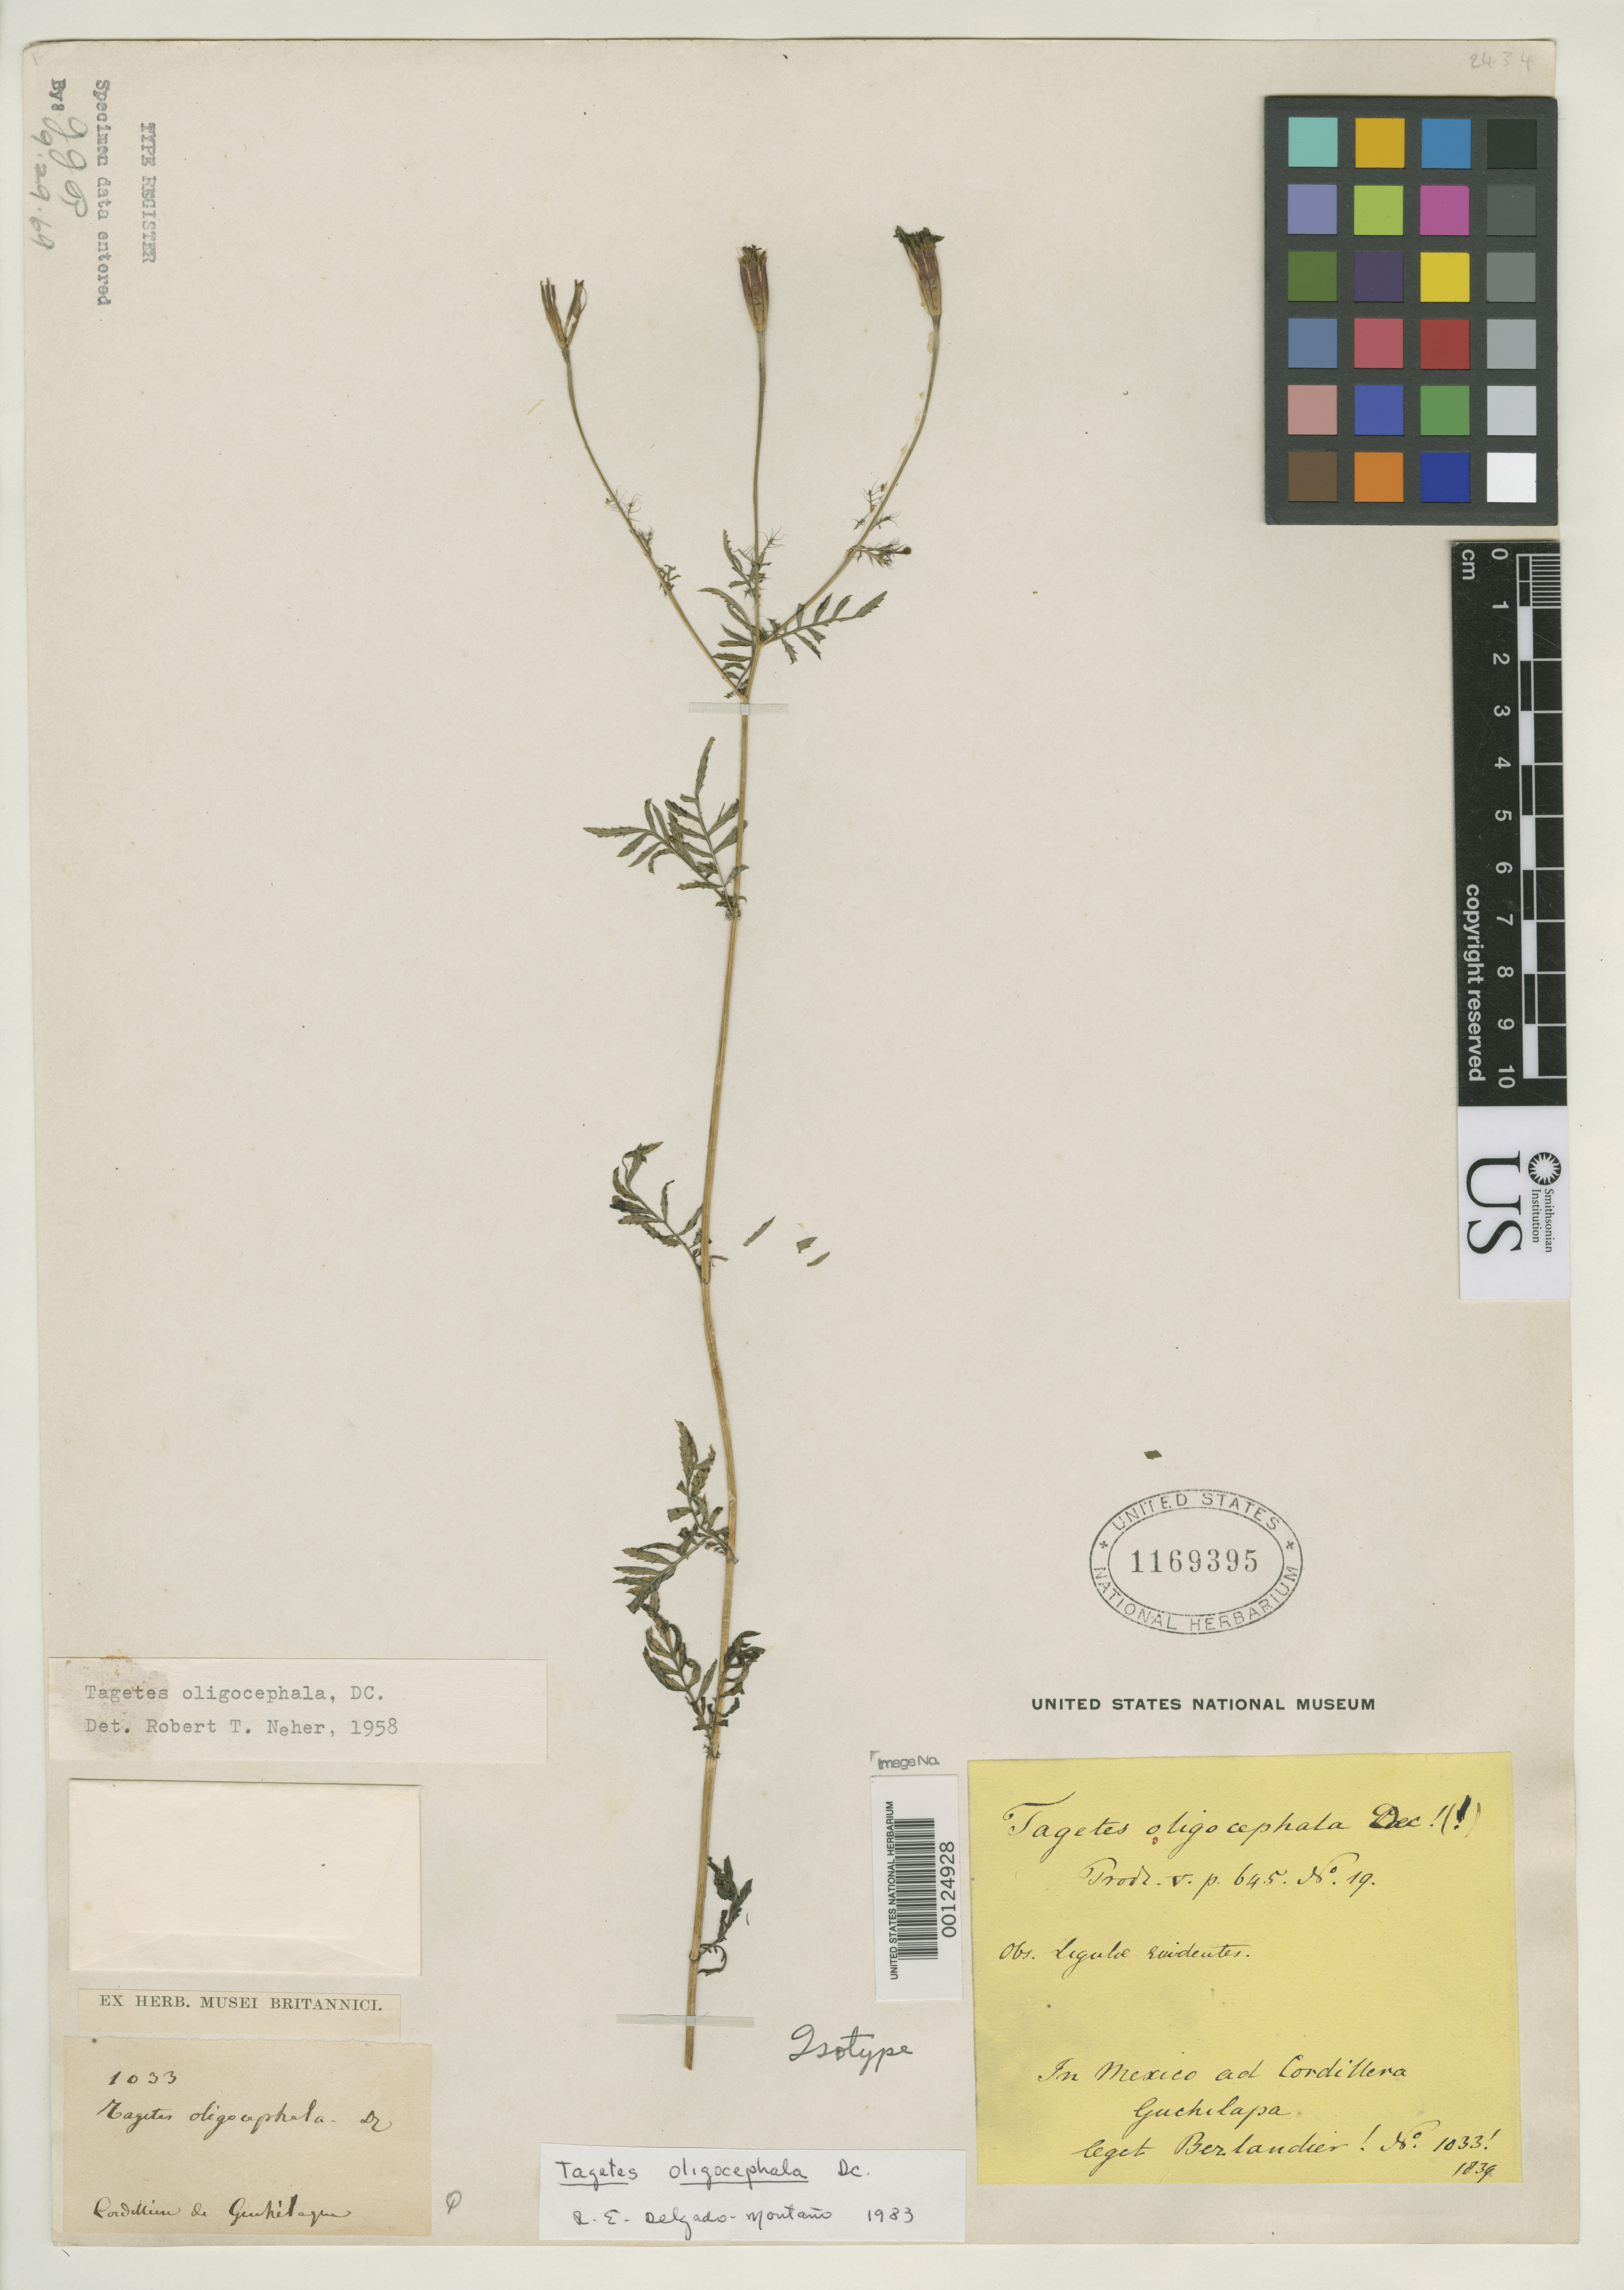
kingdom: Plantae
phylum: Tracheophyta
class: Magnoliopsida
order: Asterales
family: Asteraceae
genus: Tagetes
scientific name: Tagetes oligocephala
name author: DC.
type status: Isotype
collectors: J. L. Berlandier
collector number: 1033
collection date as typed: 1827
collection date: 1827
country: Mexico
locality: Cordillera Guchilapa.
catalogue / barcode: US 1169395